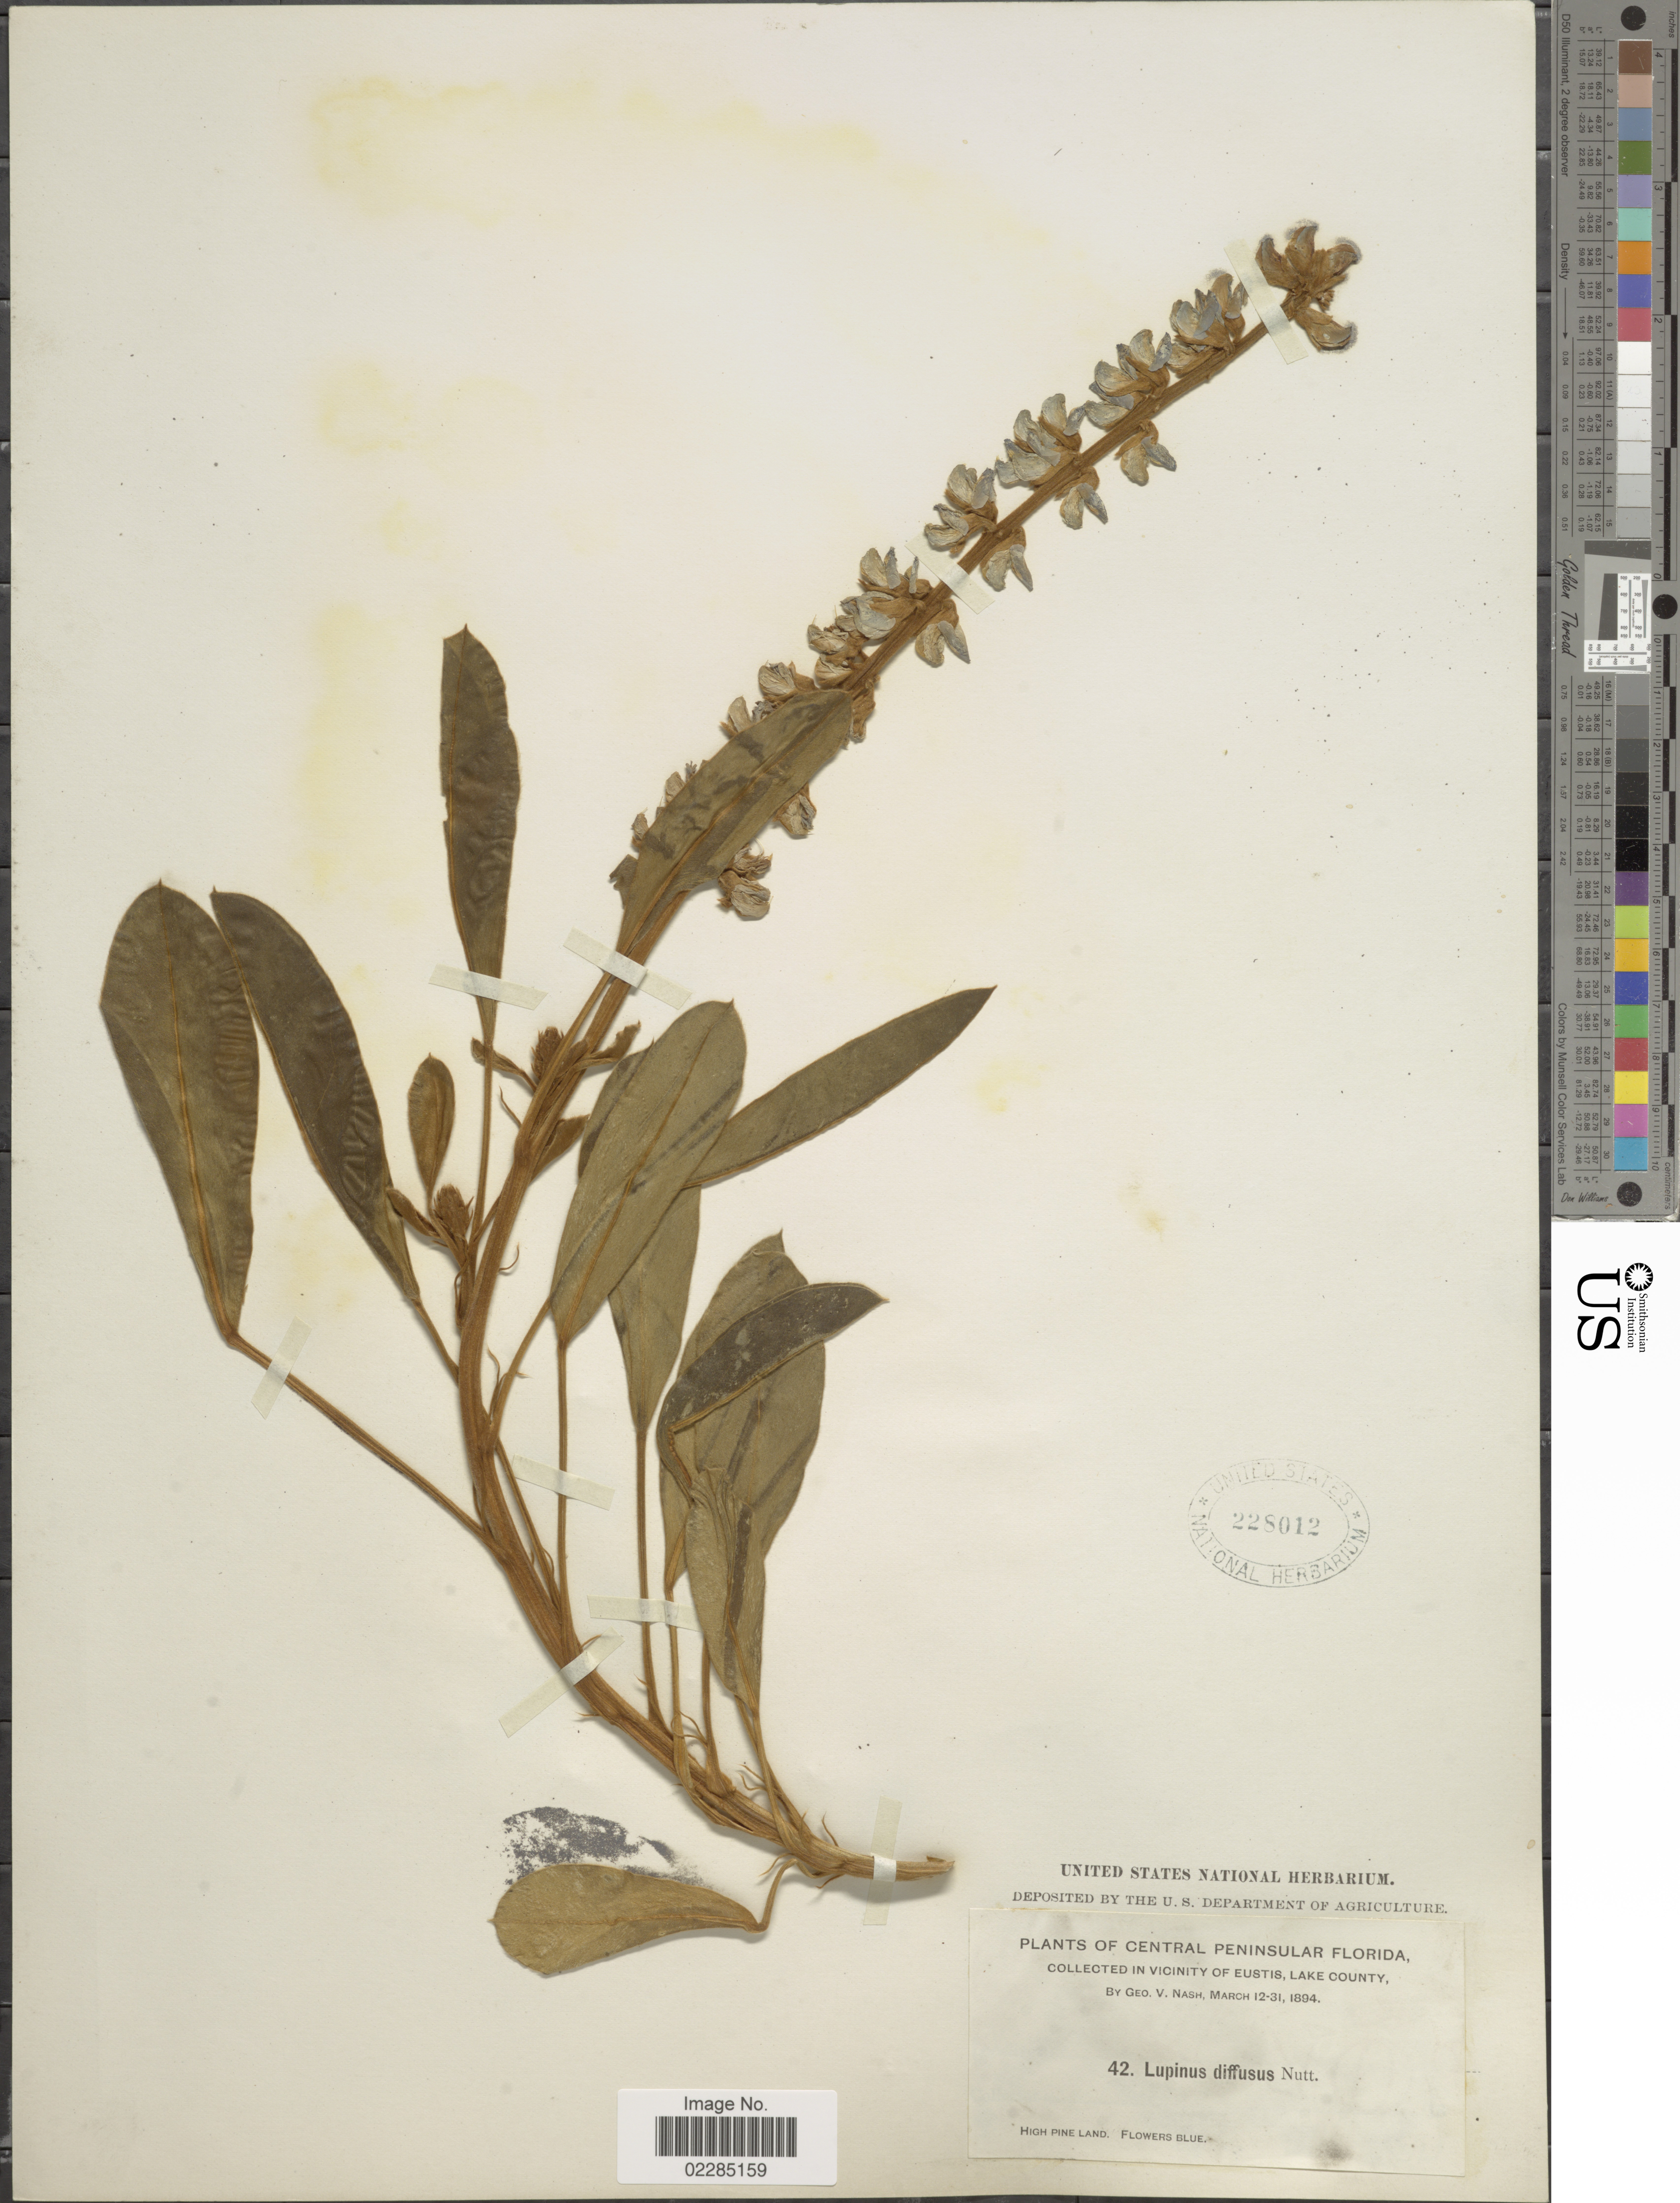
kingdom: Plantae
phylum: Tracheophyta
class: Magnoliopsida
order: Fabales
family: Fabaceae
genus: Lupinus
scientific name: Lupinus diffusus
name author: Nutt.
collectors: G. V. Nash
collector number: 42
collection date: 1894-03-12/1894-03-31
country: United States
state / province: Florida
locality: Central Peninsular Florida, in the vicinity of Eustis, Lake County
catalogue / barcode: US 228012